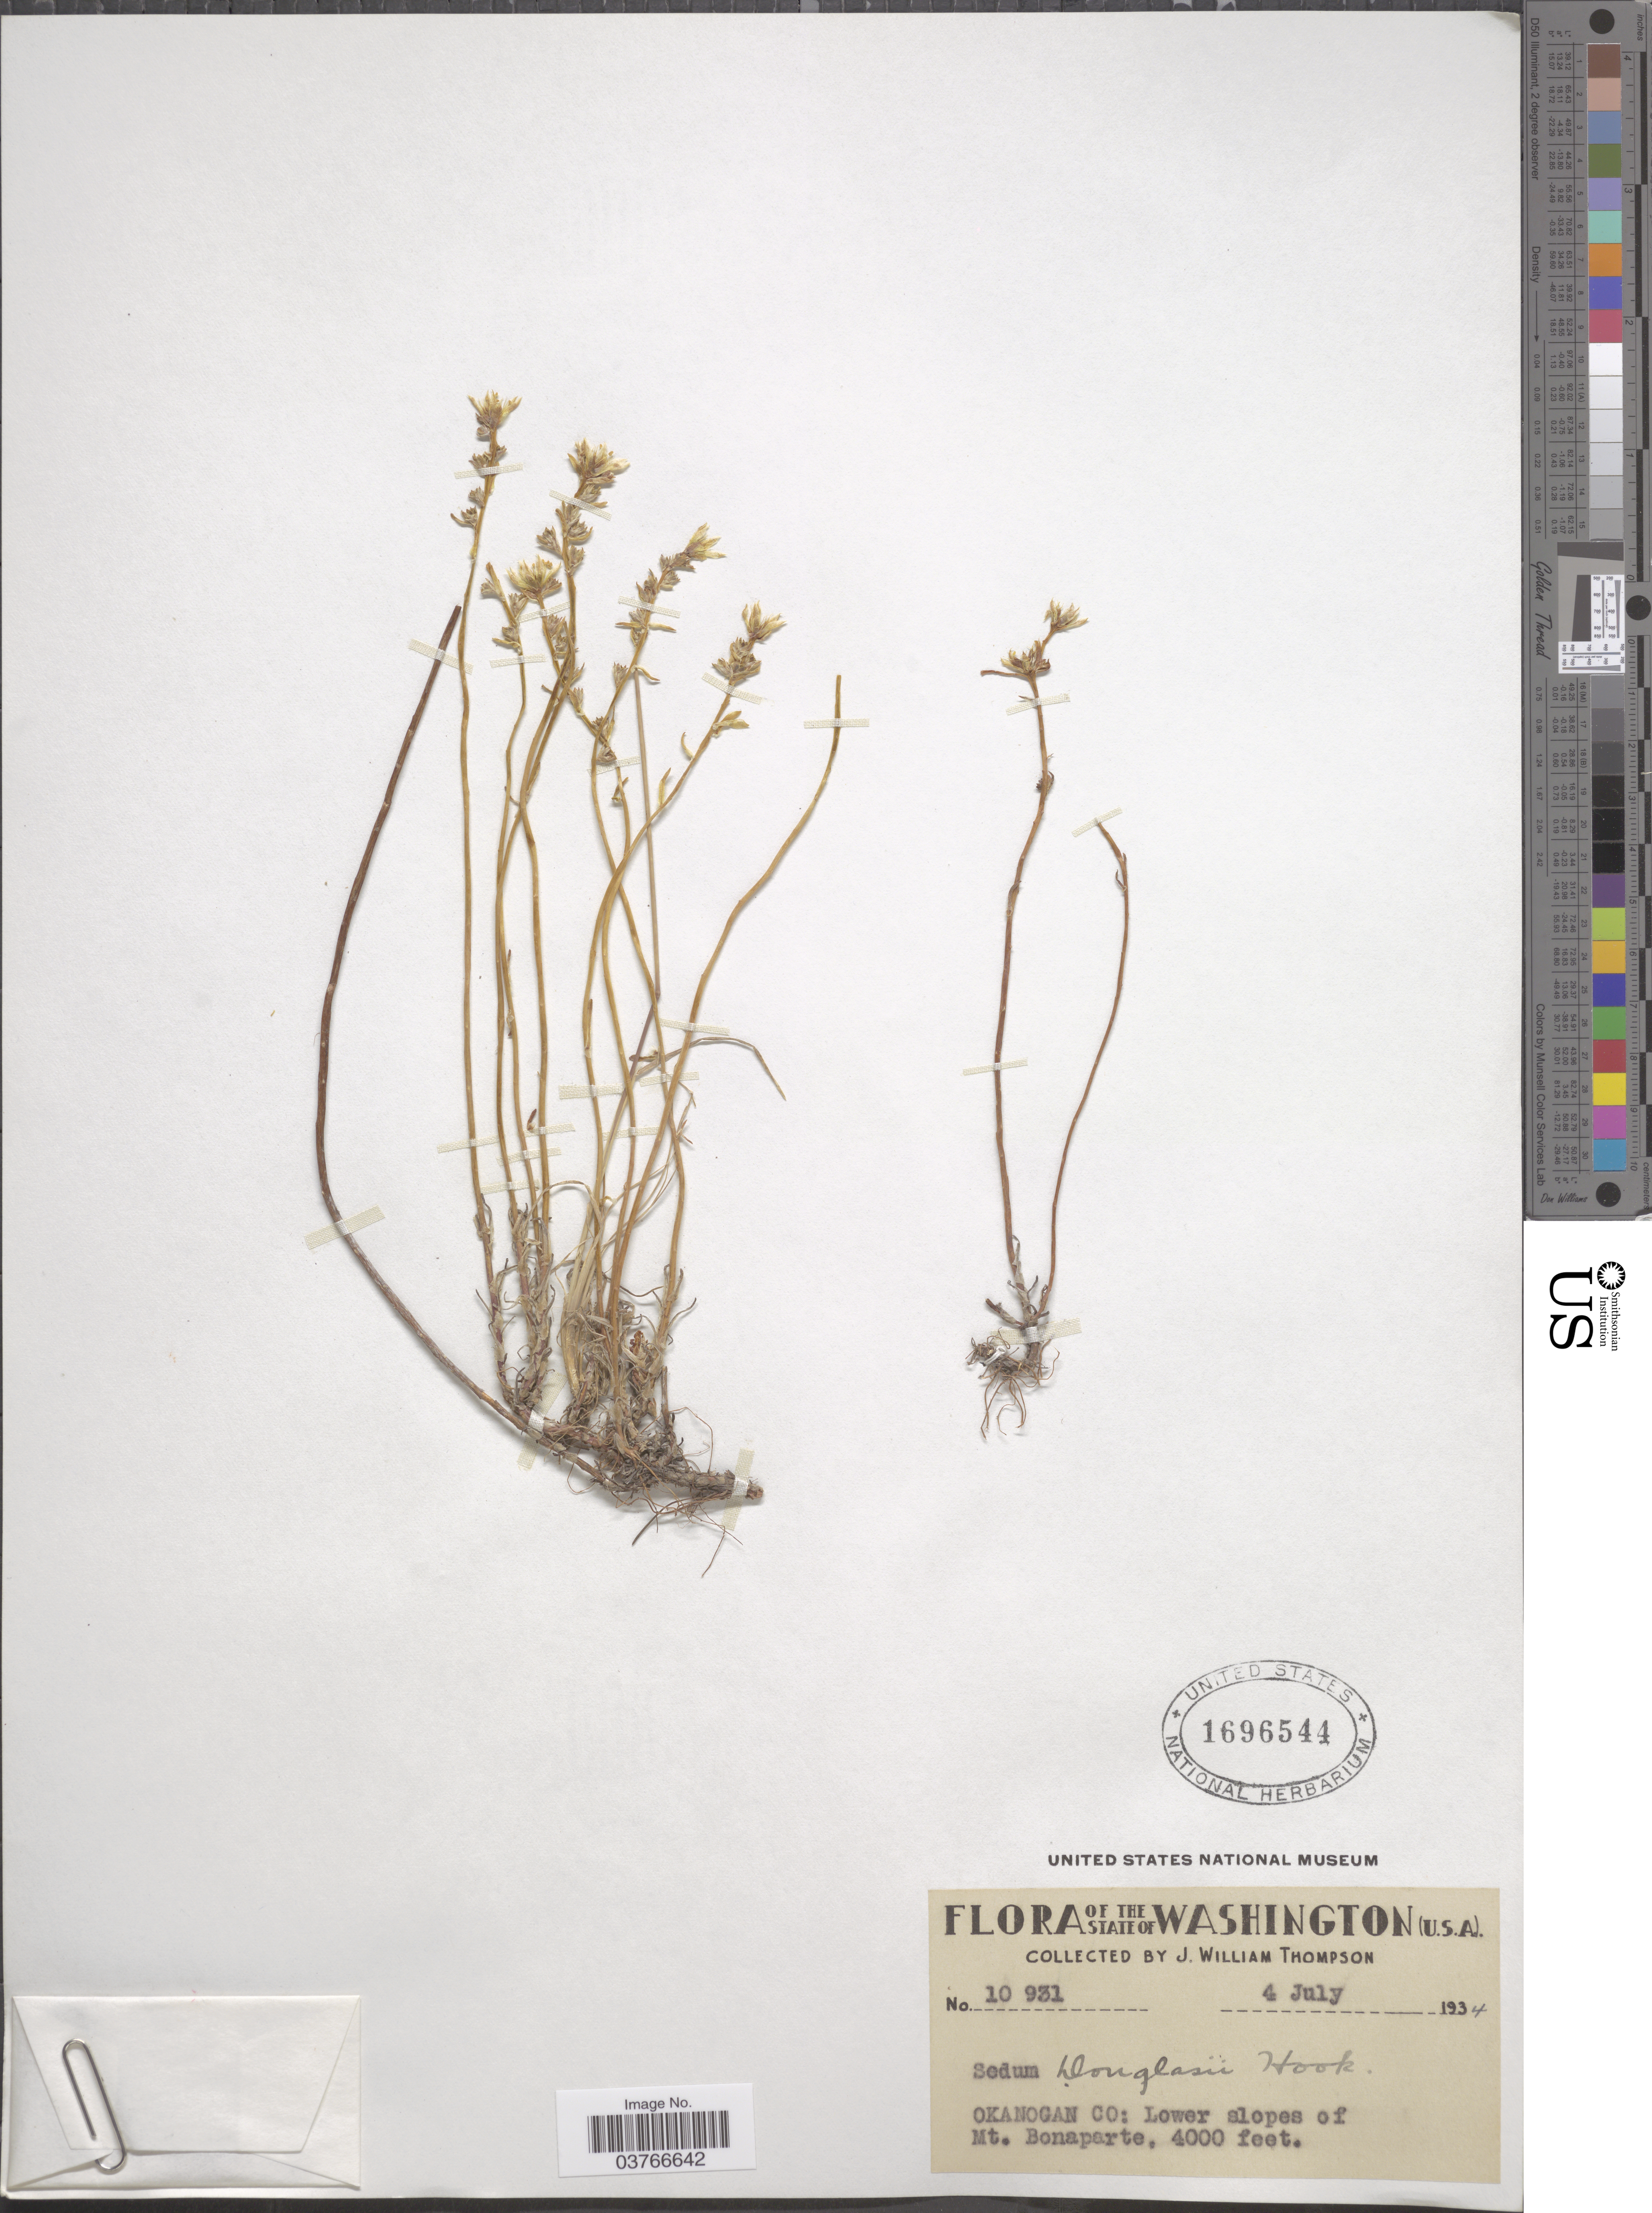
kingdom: Plantae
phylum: Tracheophyta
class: Magnoliopsida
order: Saxifragales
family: Crassulaceae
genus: Sedum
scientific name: Sedum stenopetalum var. stenopetalum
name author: Pursh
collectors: J. W. Thompson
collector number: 10931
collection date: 1934-07-04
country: United States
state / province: Washington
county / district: Okanogan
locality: Okanogan Co: Lower slopes of Mt. Bonaparte.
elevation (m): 1219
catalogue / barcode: US 1696544